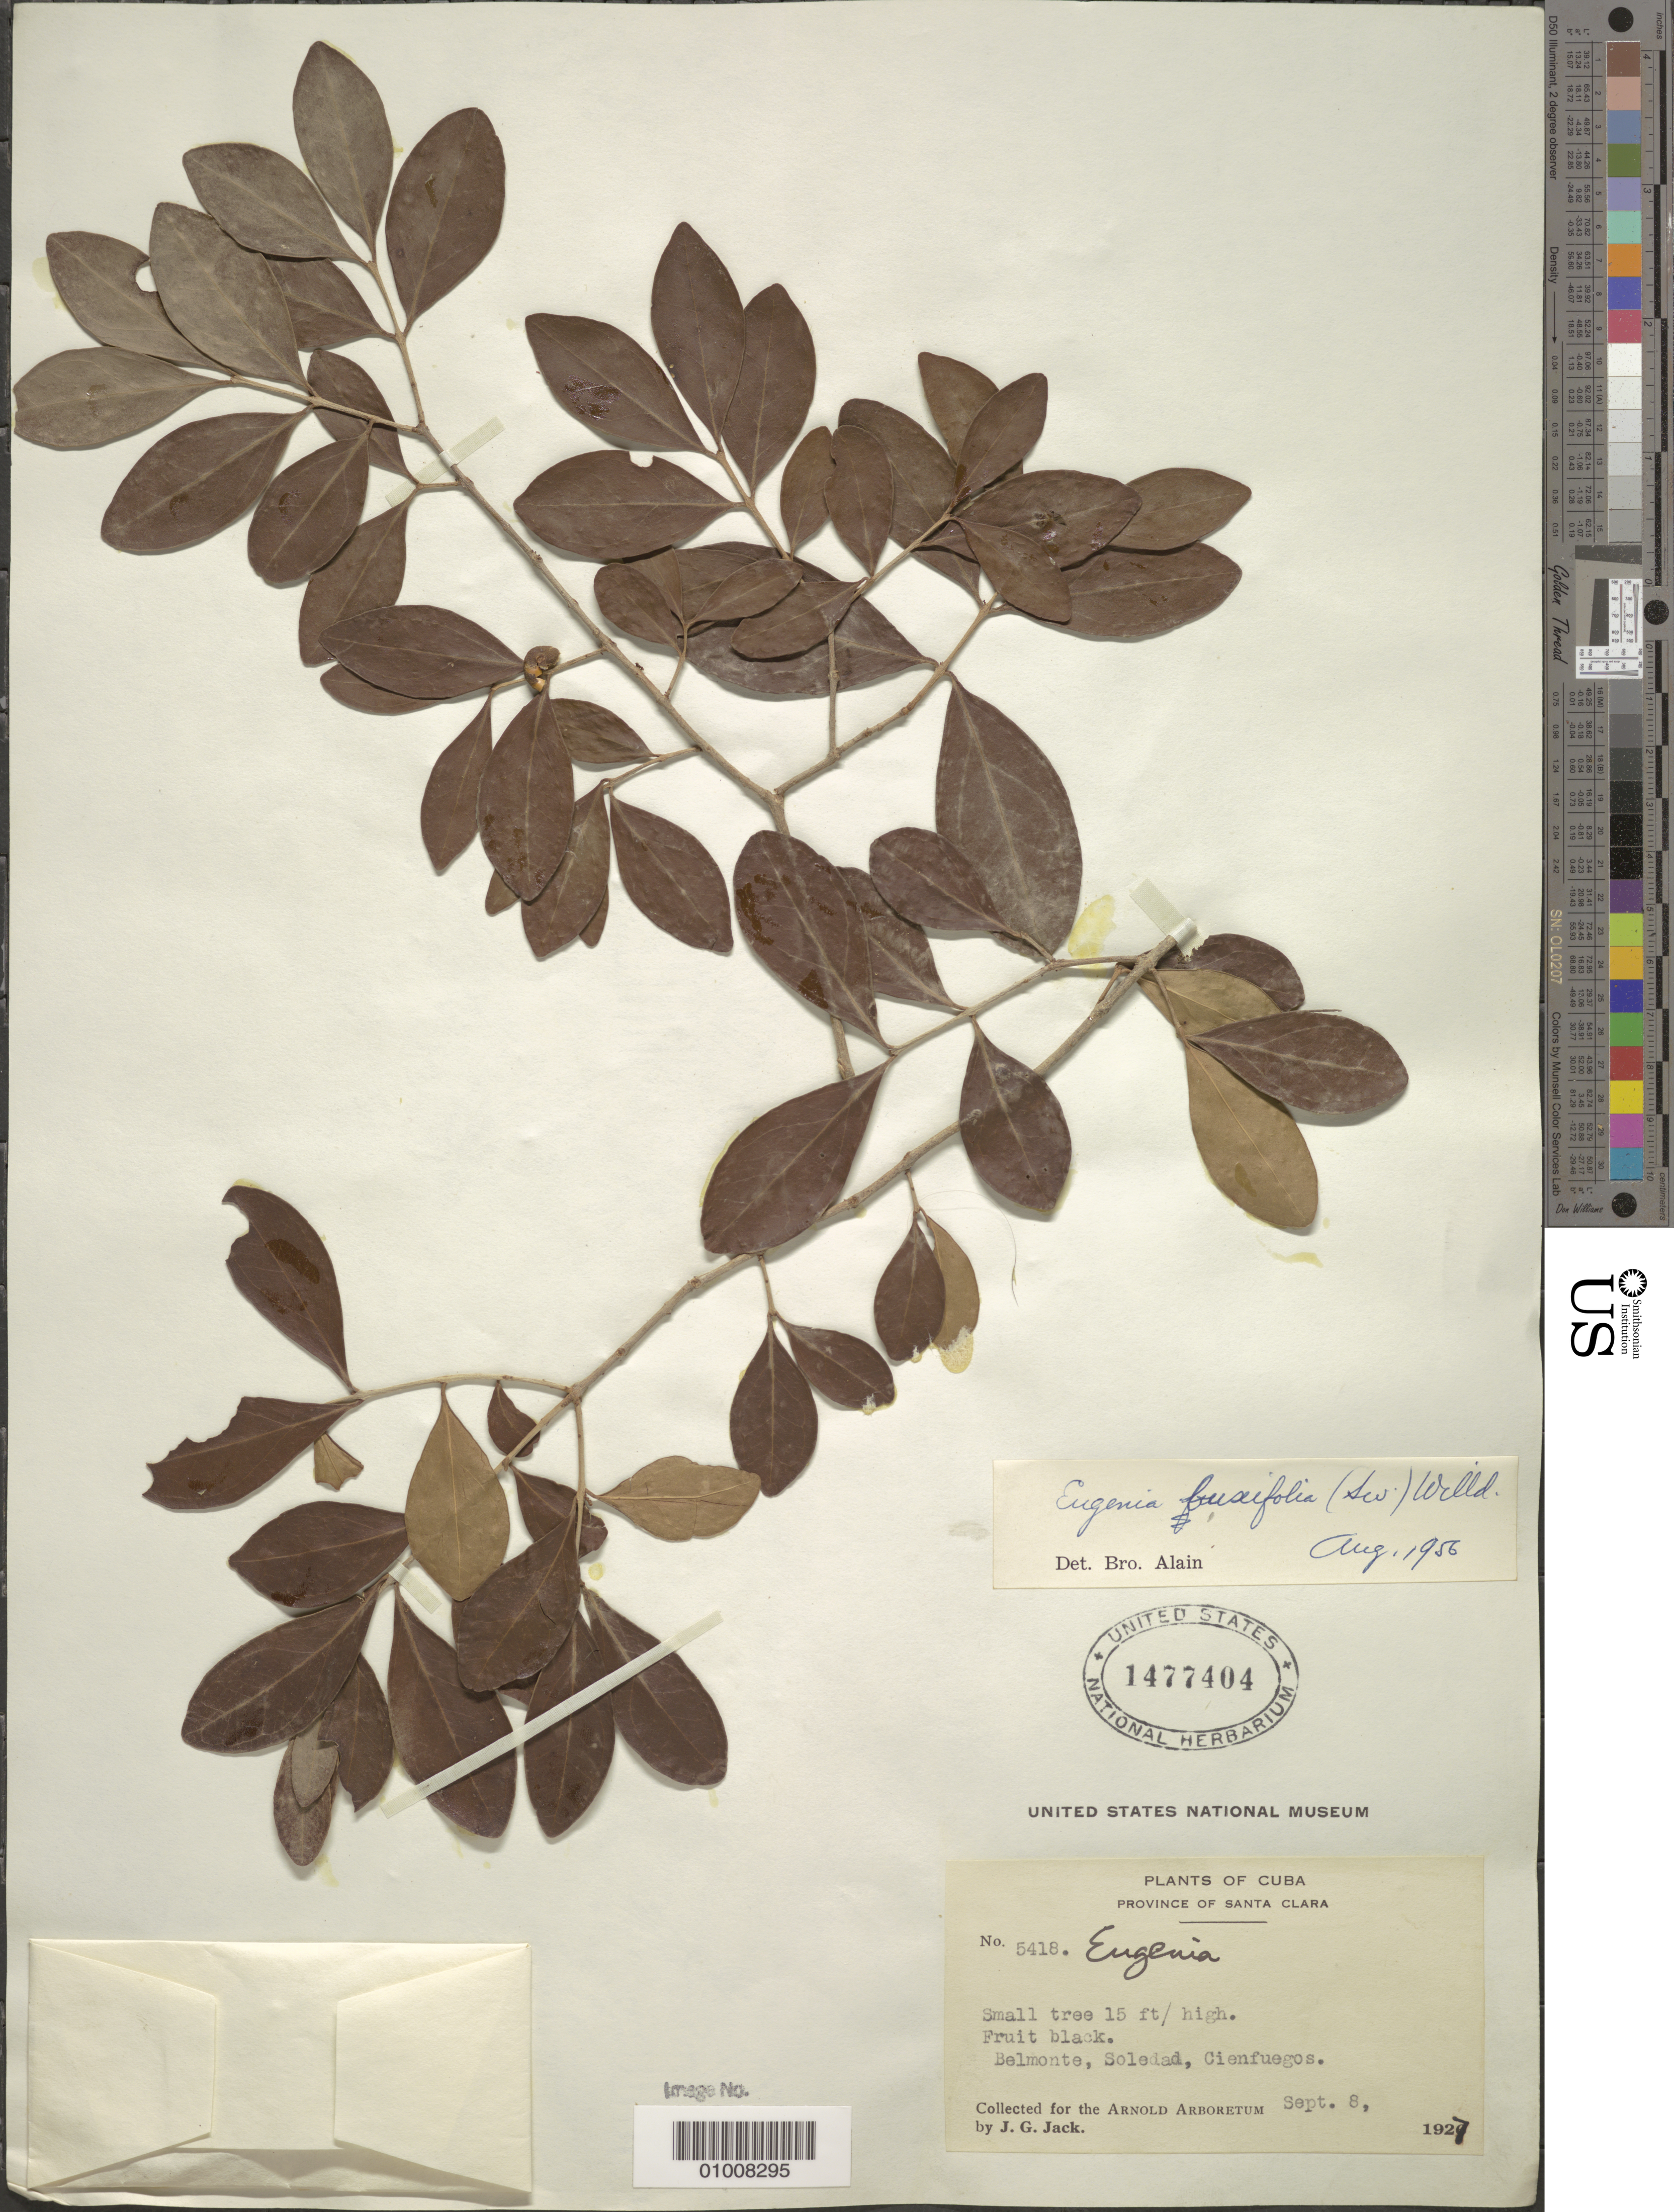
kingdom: Plantae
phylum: Tracheophyta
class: Magnoliopsida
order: Myrtales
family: Myrtaceae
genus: Eugenia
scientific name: Eugenia foetida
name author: Pers.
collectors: J. G. Jack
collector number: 5418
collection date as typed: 08 Sep 1927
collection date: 1927-09-08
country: Cuba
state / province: Cienfuegos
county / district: Santa Clara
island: Cuba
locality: Belmonte, Soledad, Cienfuegos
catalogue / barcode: US 1477404